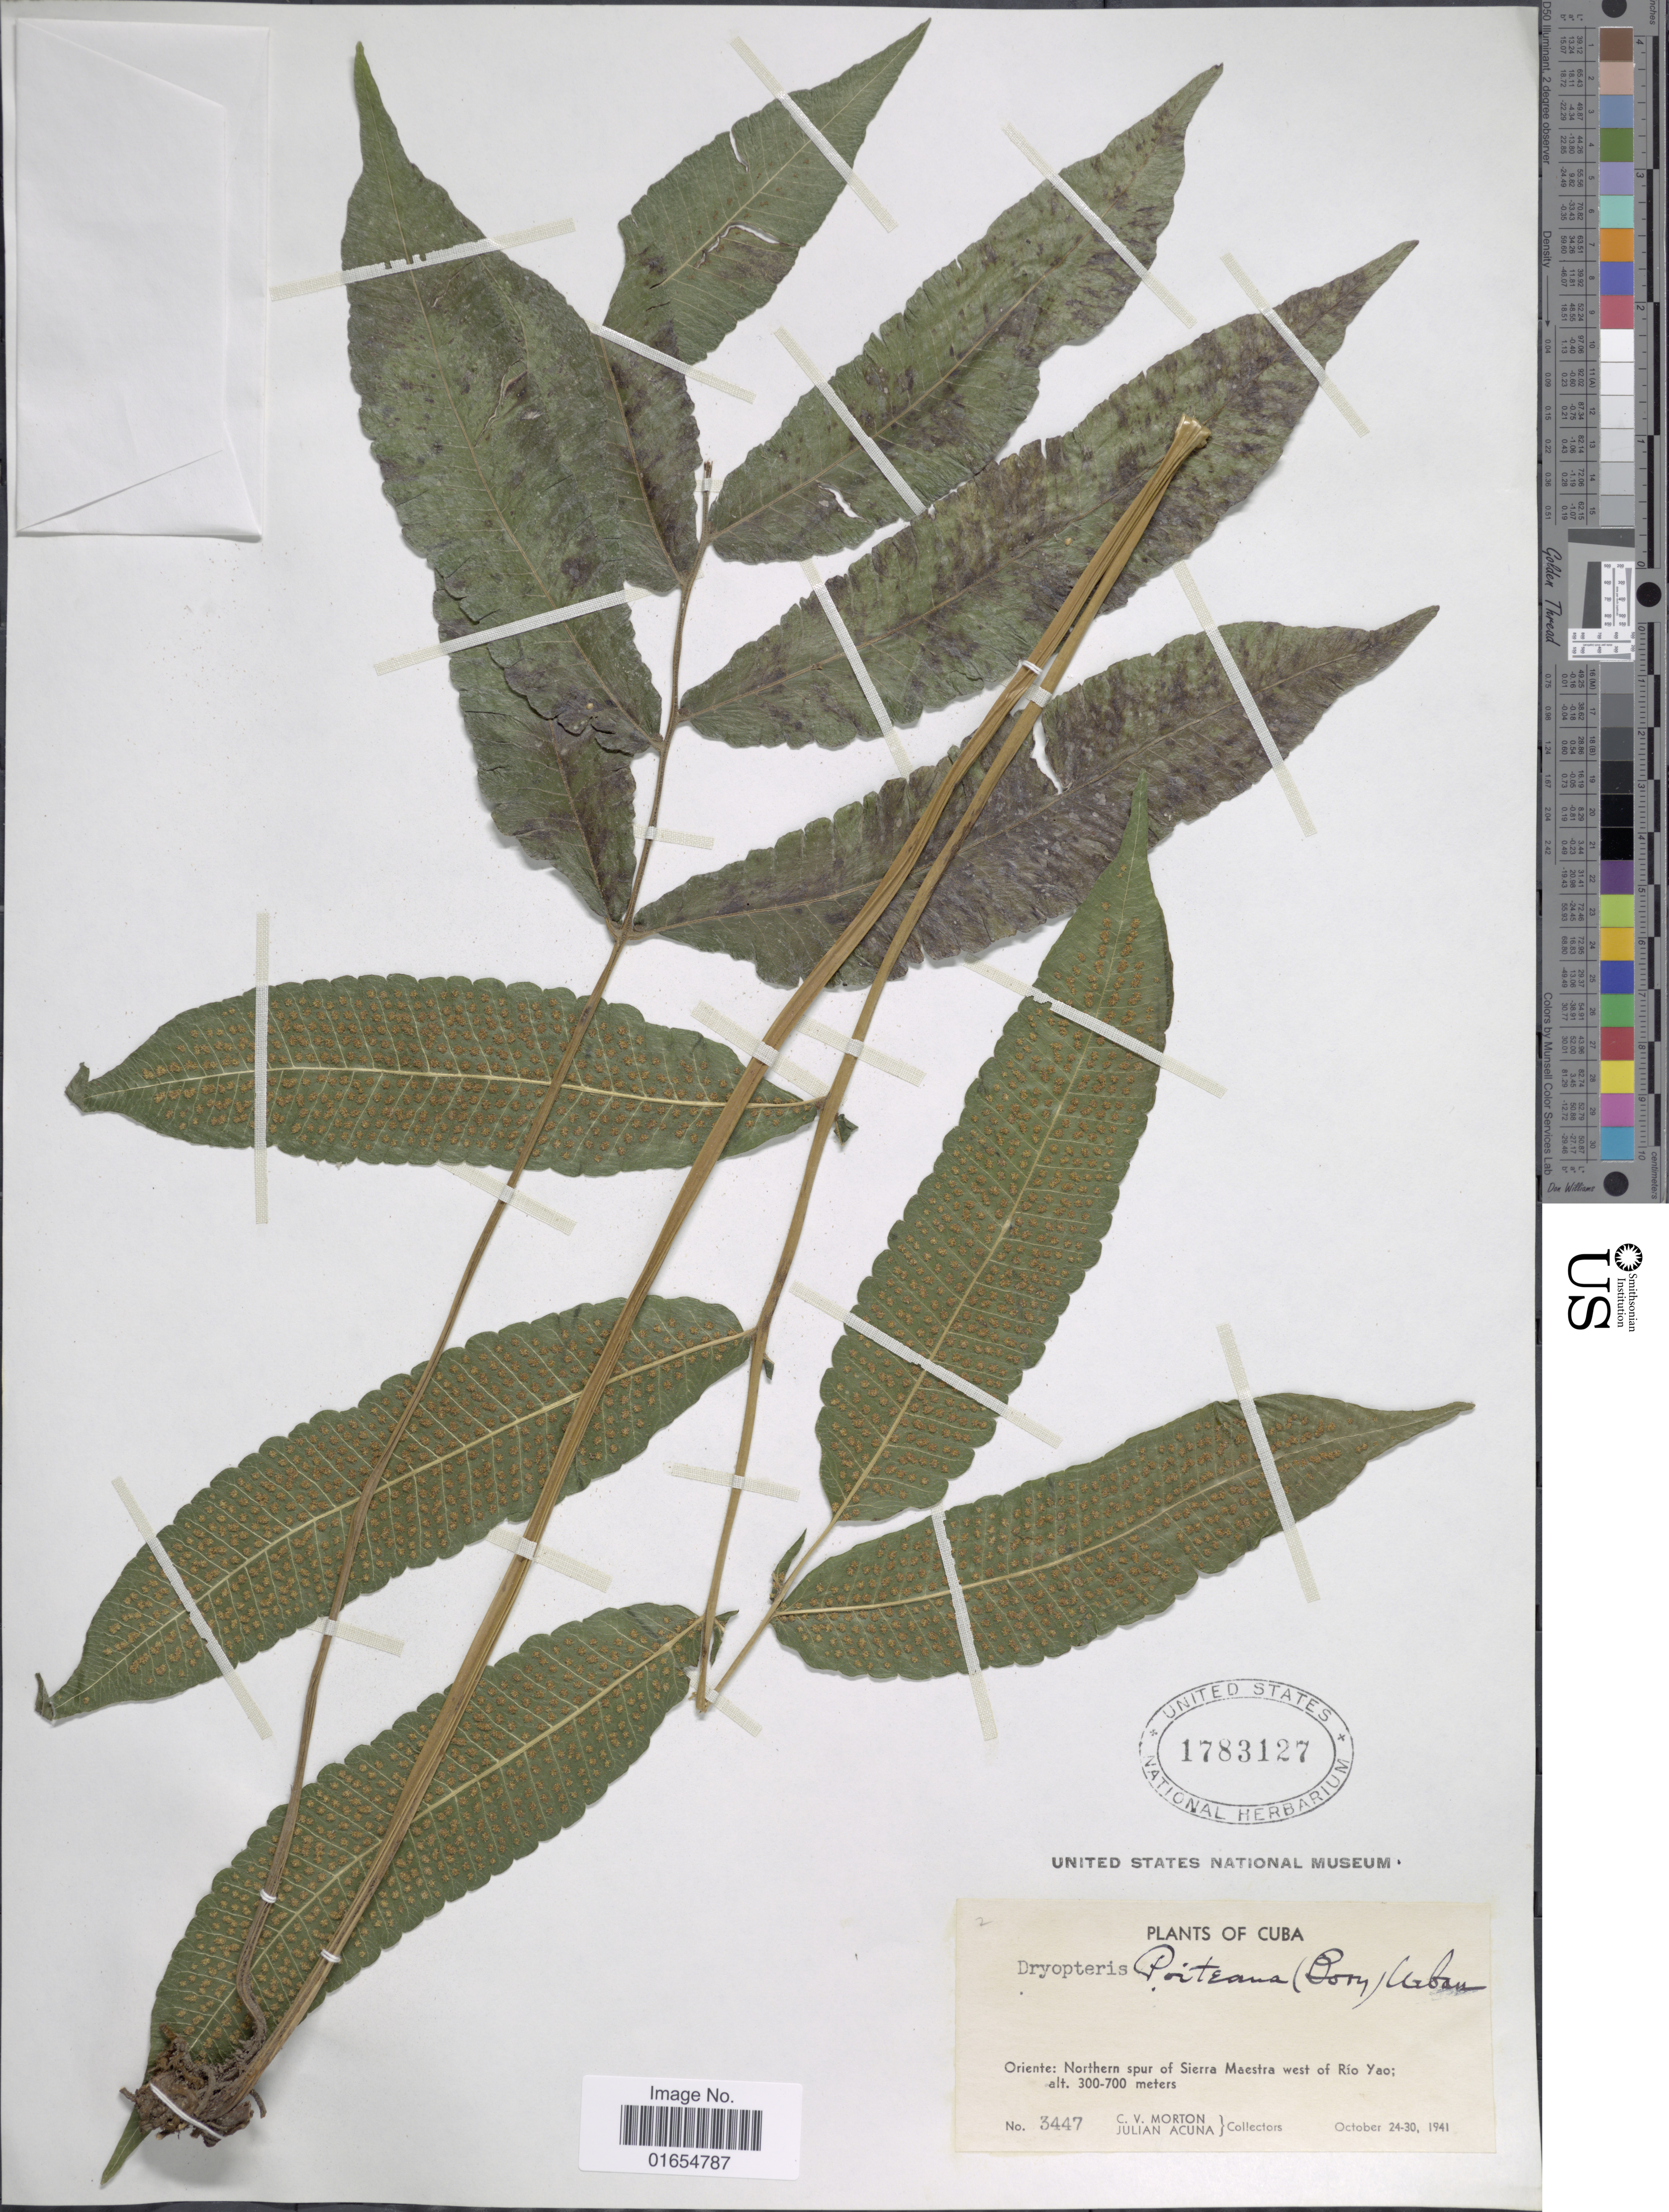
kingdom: Plantae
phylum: Tracheophyta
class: Polypodiopsida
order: Polypodiales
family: Thelypteridaceae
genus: Goniopteris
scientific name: Goniopteris poiteana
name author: (Bory) Ching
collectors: C. V. Morton & J. B. Acuña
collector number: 3447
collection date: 1941-10-24/1941-10-30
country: Cuba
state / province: Oriente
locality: Northern spur of Sierra Maestra west of Rio Yao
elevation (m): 300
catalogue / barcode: US 1783127